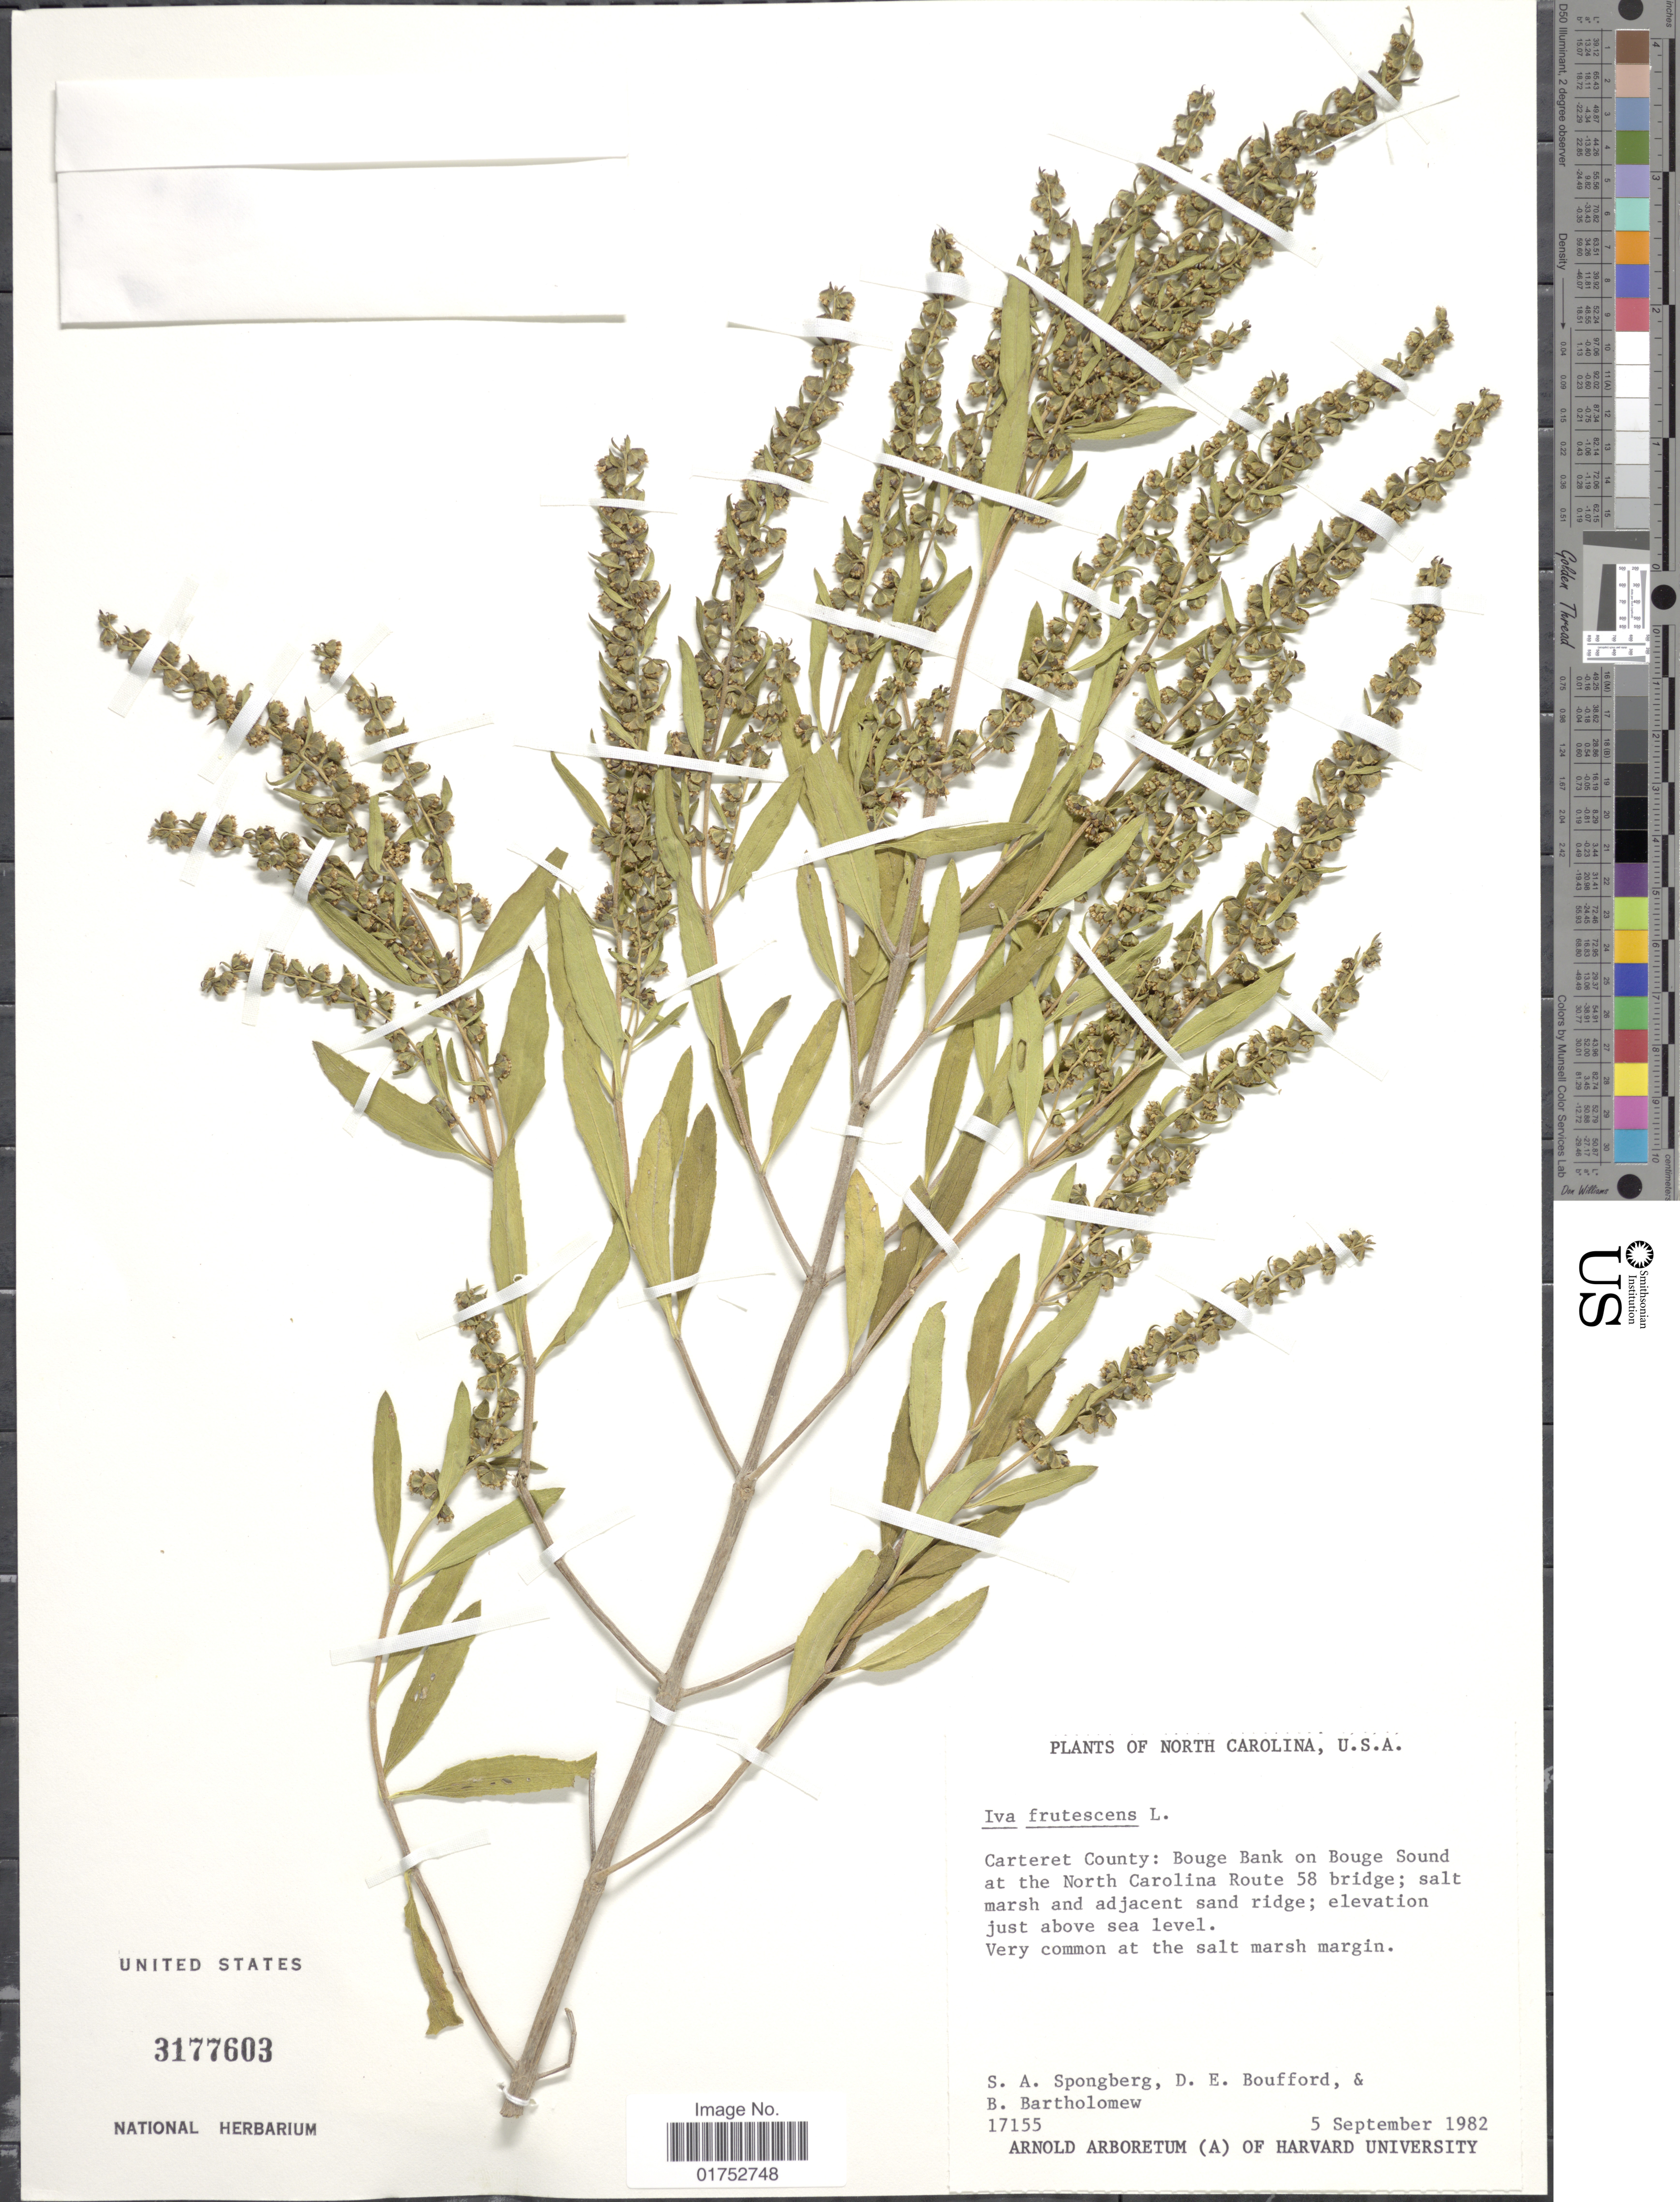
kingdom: Plantae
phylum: Tracheophyta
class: Magnoliopsida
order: Asterales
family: Asteraceae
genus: Iva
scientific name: Iva frutescens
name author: L.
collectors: S. A.Spongberg, D. E. Boufford & B. Bartholomew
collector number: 17155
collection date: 1982-09-05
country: United States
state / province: North Carolina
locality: U.S.A., Carteret County, Bouge Bank on Bouge Sound at the North Carolina Route 58 bridge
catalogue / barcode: US 3177603